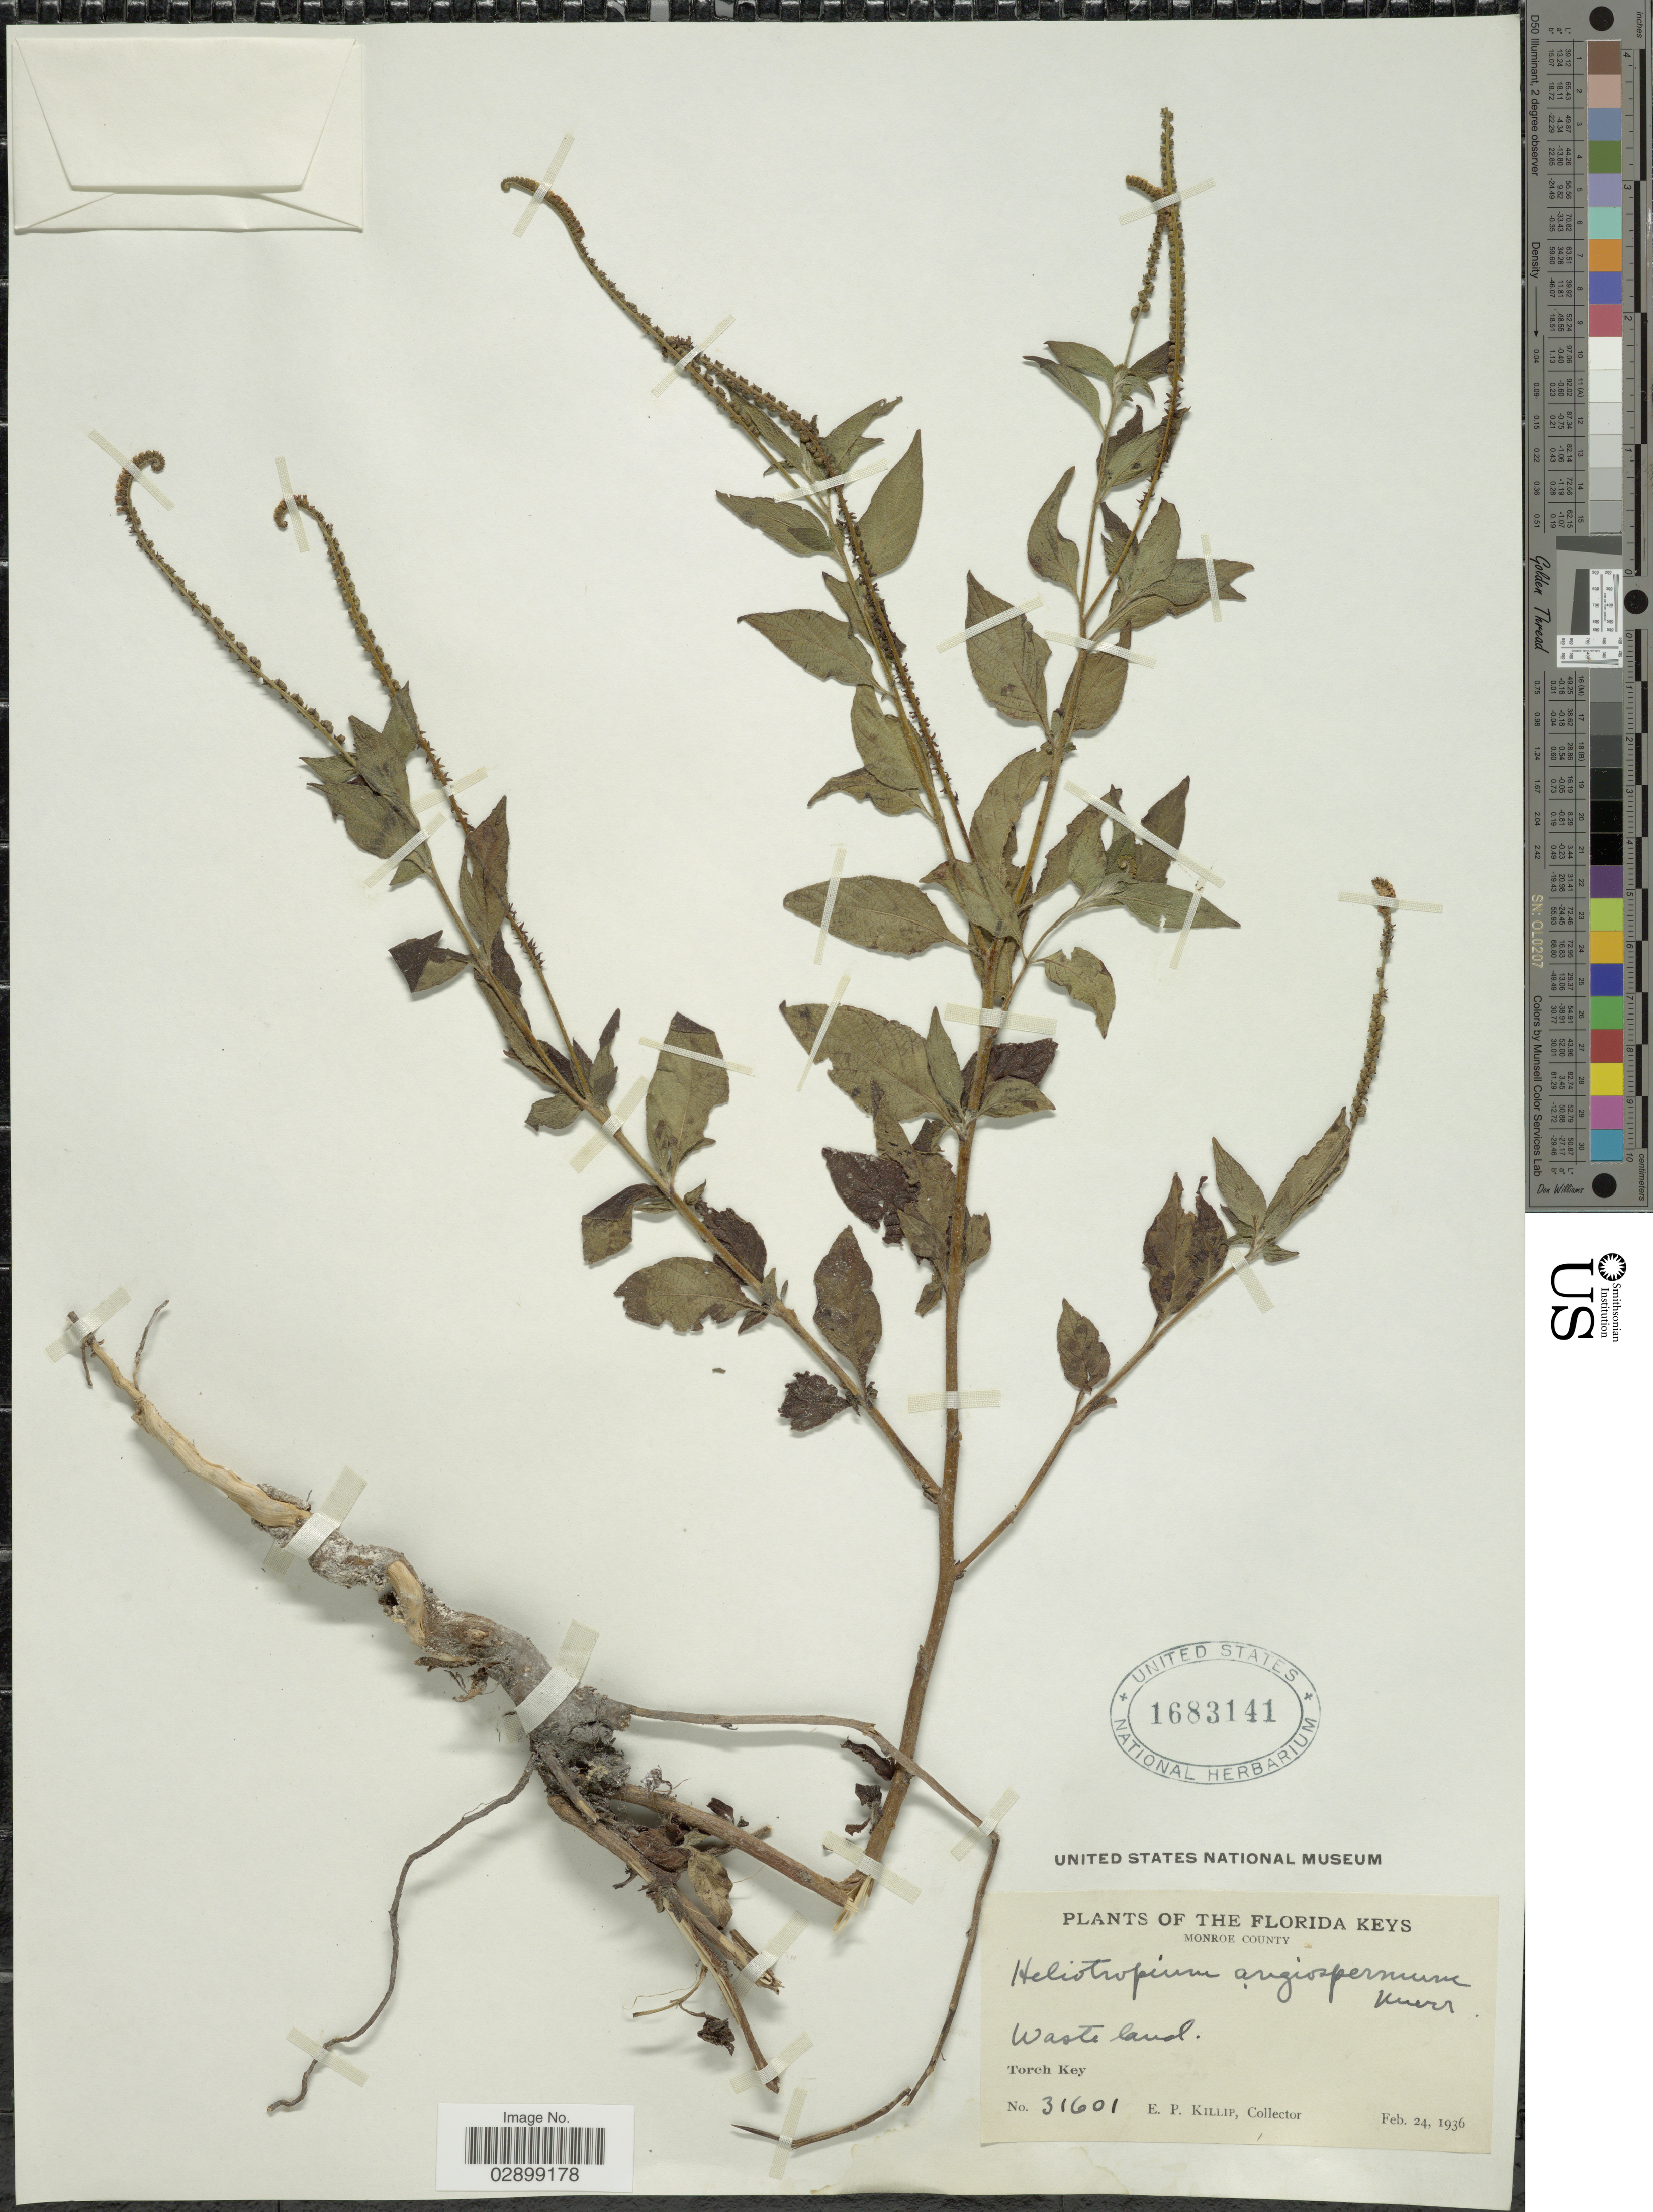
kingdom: Plantae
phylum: Tracheophyta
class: Magnoliopsida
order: Boraginales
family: Heliotropiaceae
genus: Heliotropium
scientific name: Heliotropium angiospermum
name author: Murray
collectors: E. P. Killip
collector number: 31601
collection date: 1936-02-24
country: United States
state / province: Florida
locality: Florida Keys. Monroe County. Torch Key.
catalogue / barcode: US 1683141